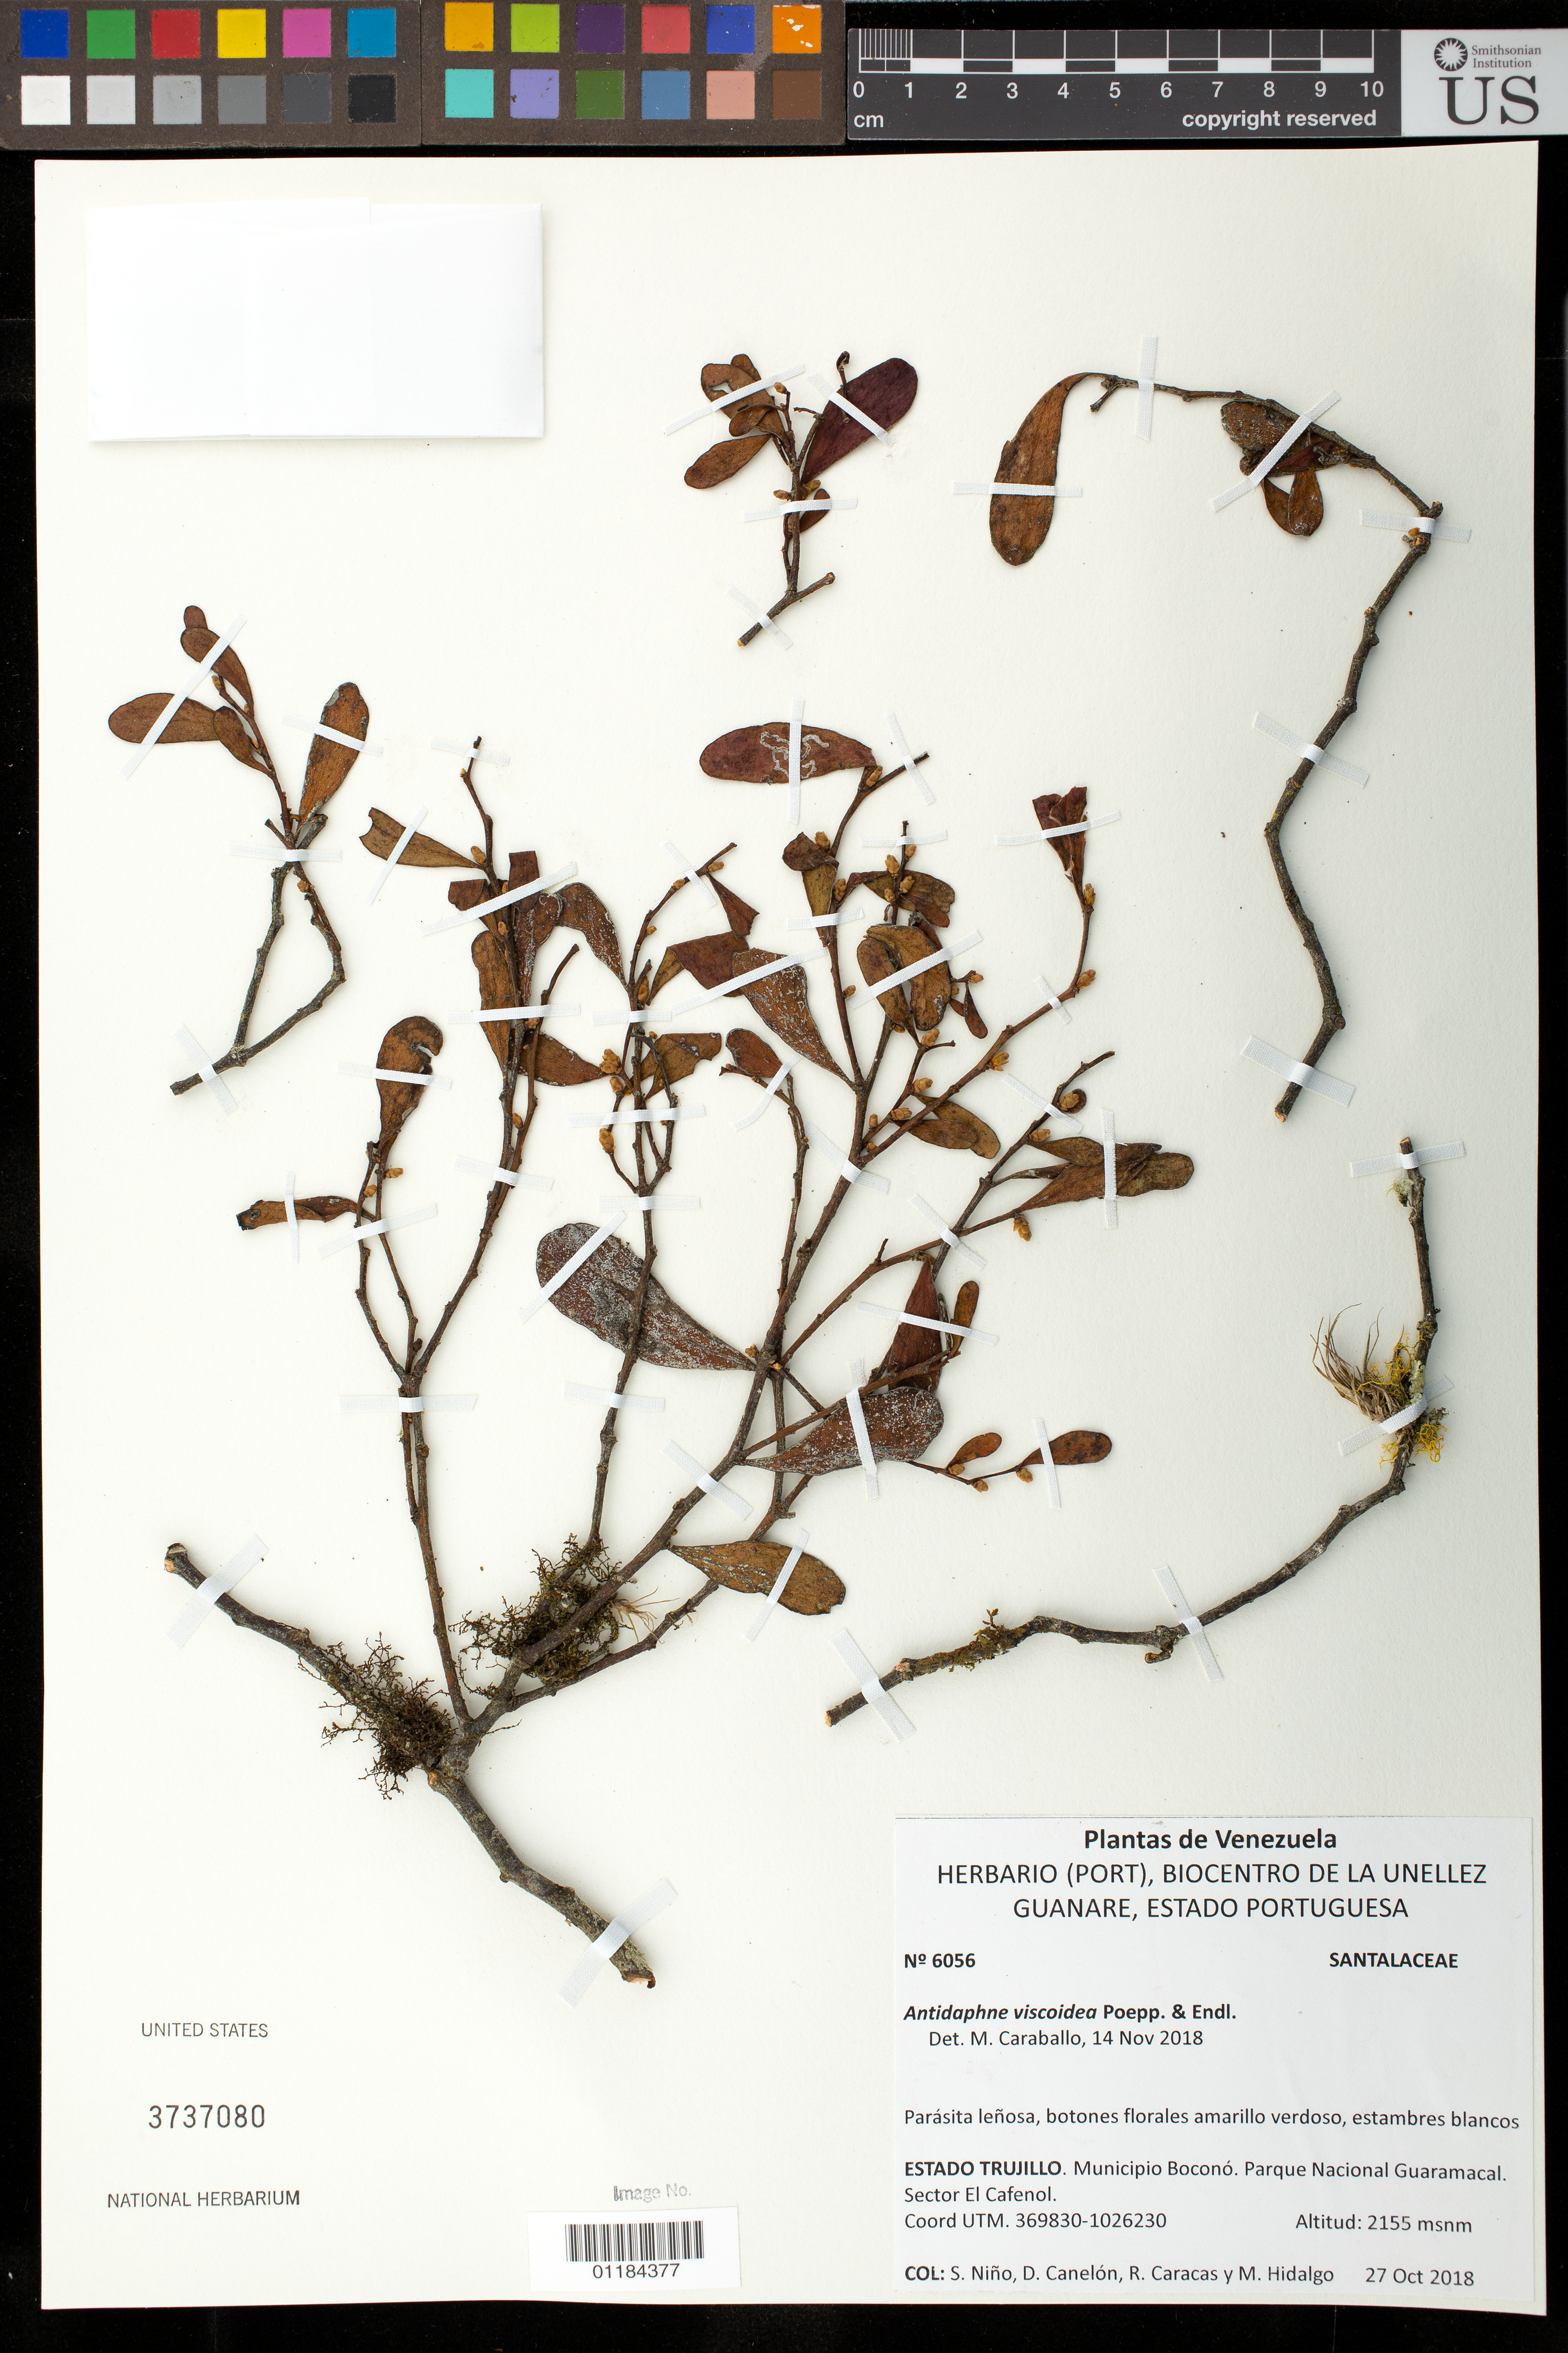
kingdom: Plantae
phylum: Tracheophyta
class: Magnoliopsida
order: Santalales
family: Santalaceae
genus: Antidaphne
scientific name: Antidaphne viscoidea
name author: Poepp. & Endl.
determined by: Caraballo-Ortiz, Marcos A., (MISS), University of Mississippi (UNITED STATES)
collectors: S. M. Niño, D. Canelón, R. Caracas & M. Hidalgo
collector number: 6056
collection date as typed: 27 de Octubre, 2018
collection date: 2018-10-27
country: Venezuela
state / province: Trujillo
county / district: Boconó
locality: Parque Nacional Guaramacal. Sector El Cafenol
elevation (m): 2155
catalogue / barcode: US 3737080